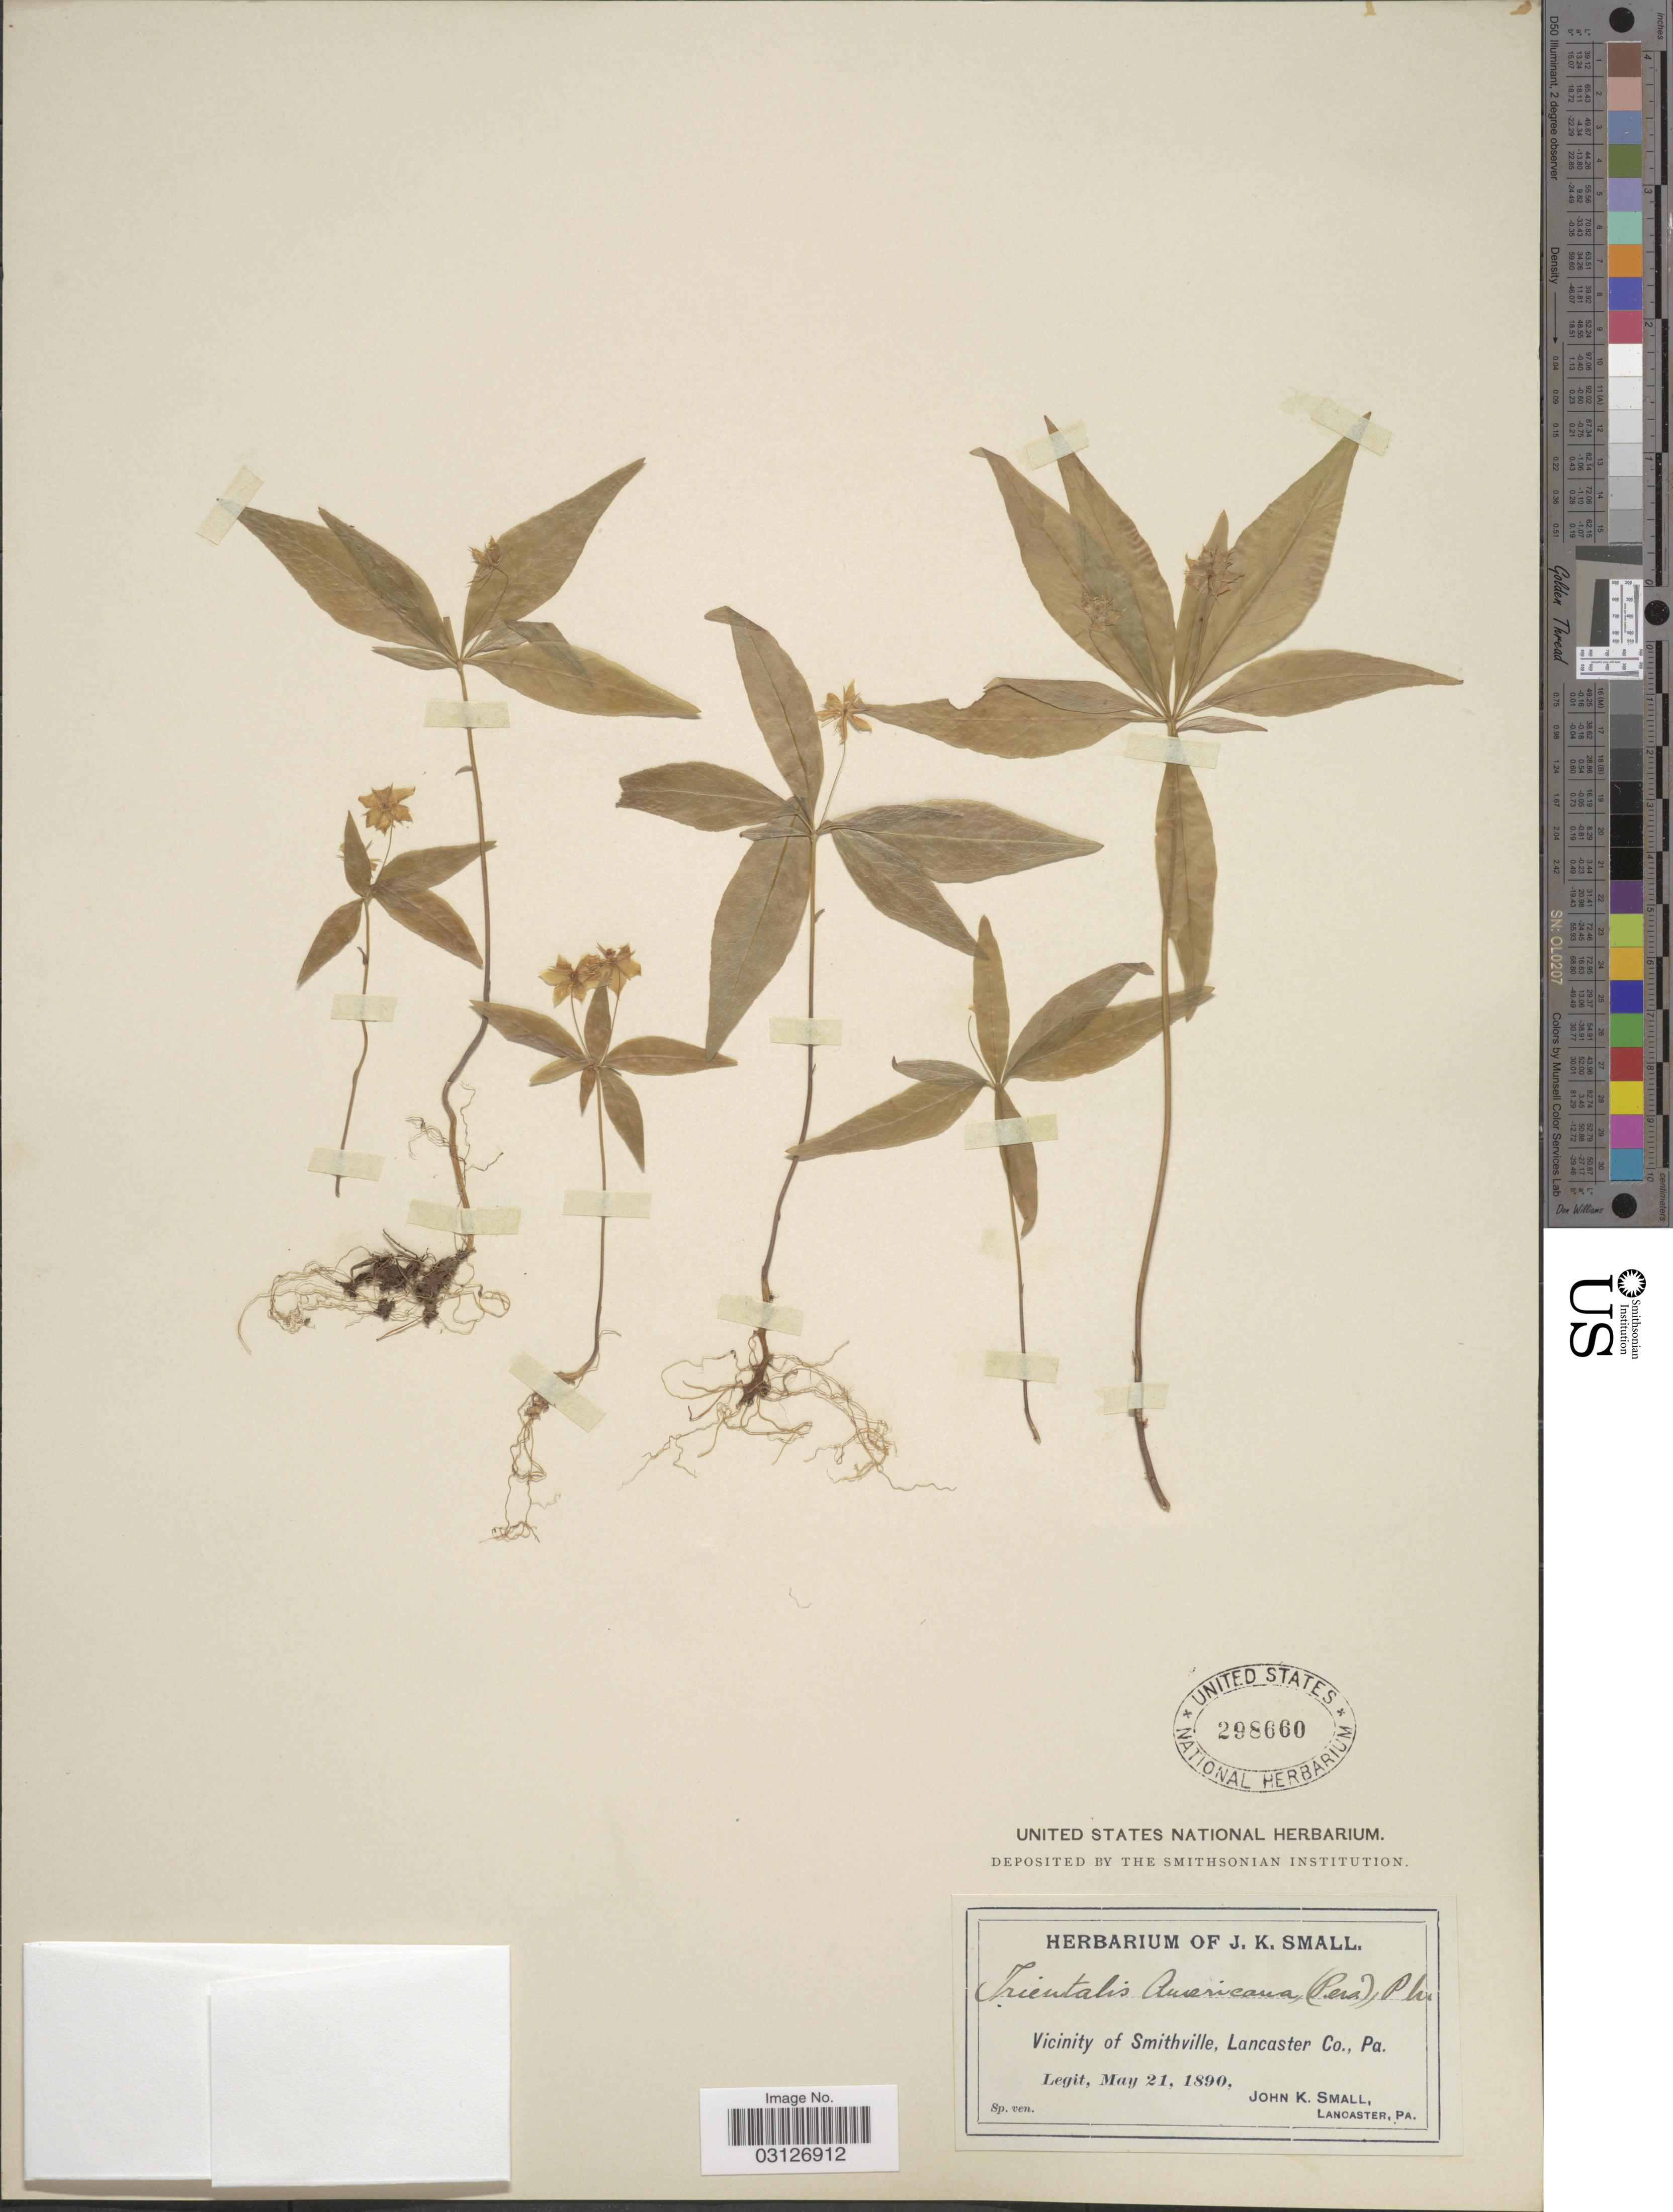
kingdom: Plantae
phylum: Tracheophyta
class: Magnoliopsida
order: Ericales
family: Primulaceae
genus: Trientalis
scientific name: Trientalis americana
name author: Pursh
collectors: J. K. Small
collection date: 1890-05-21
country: United States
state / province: Pennsylvania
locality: Vicinity of Smithville, Lancaster Co., Pa.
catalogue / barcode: US 298660